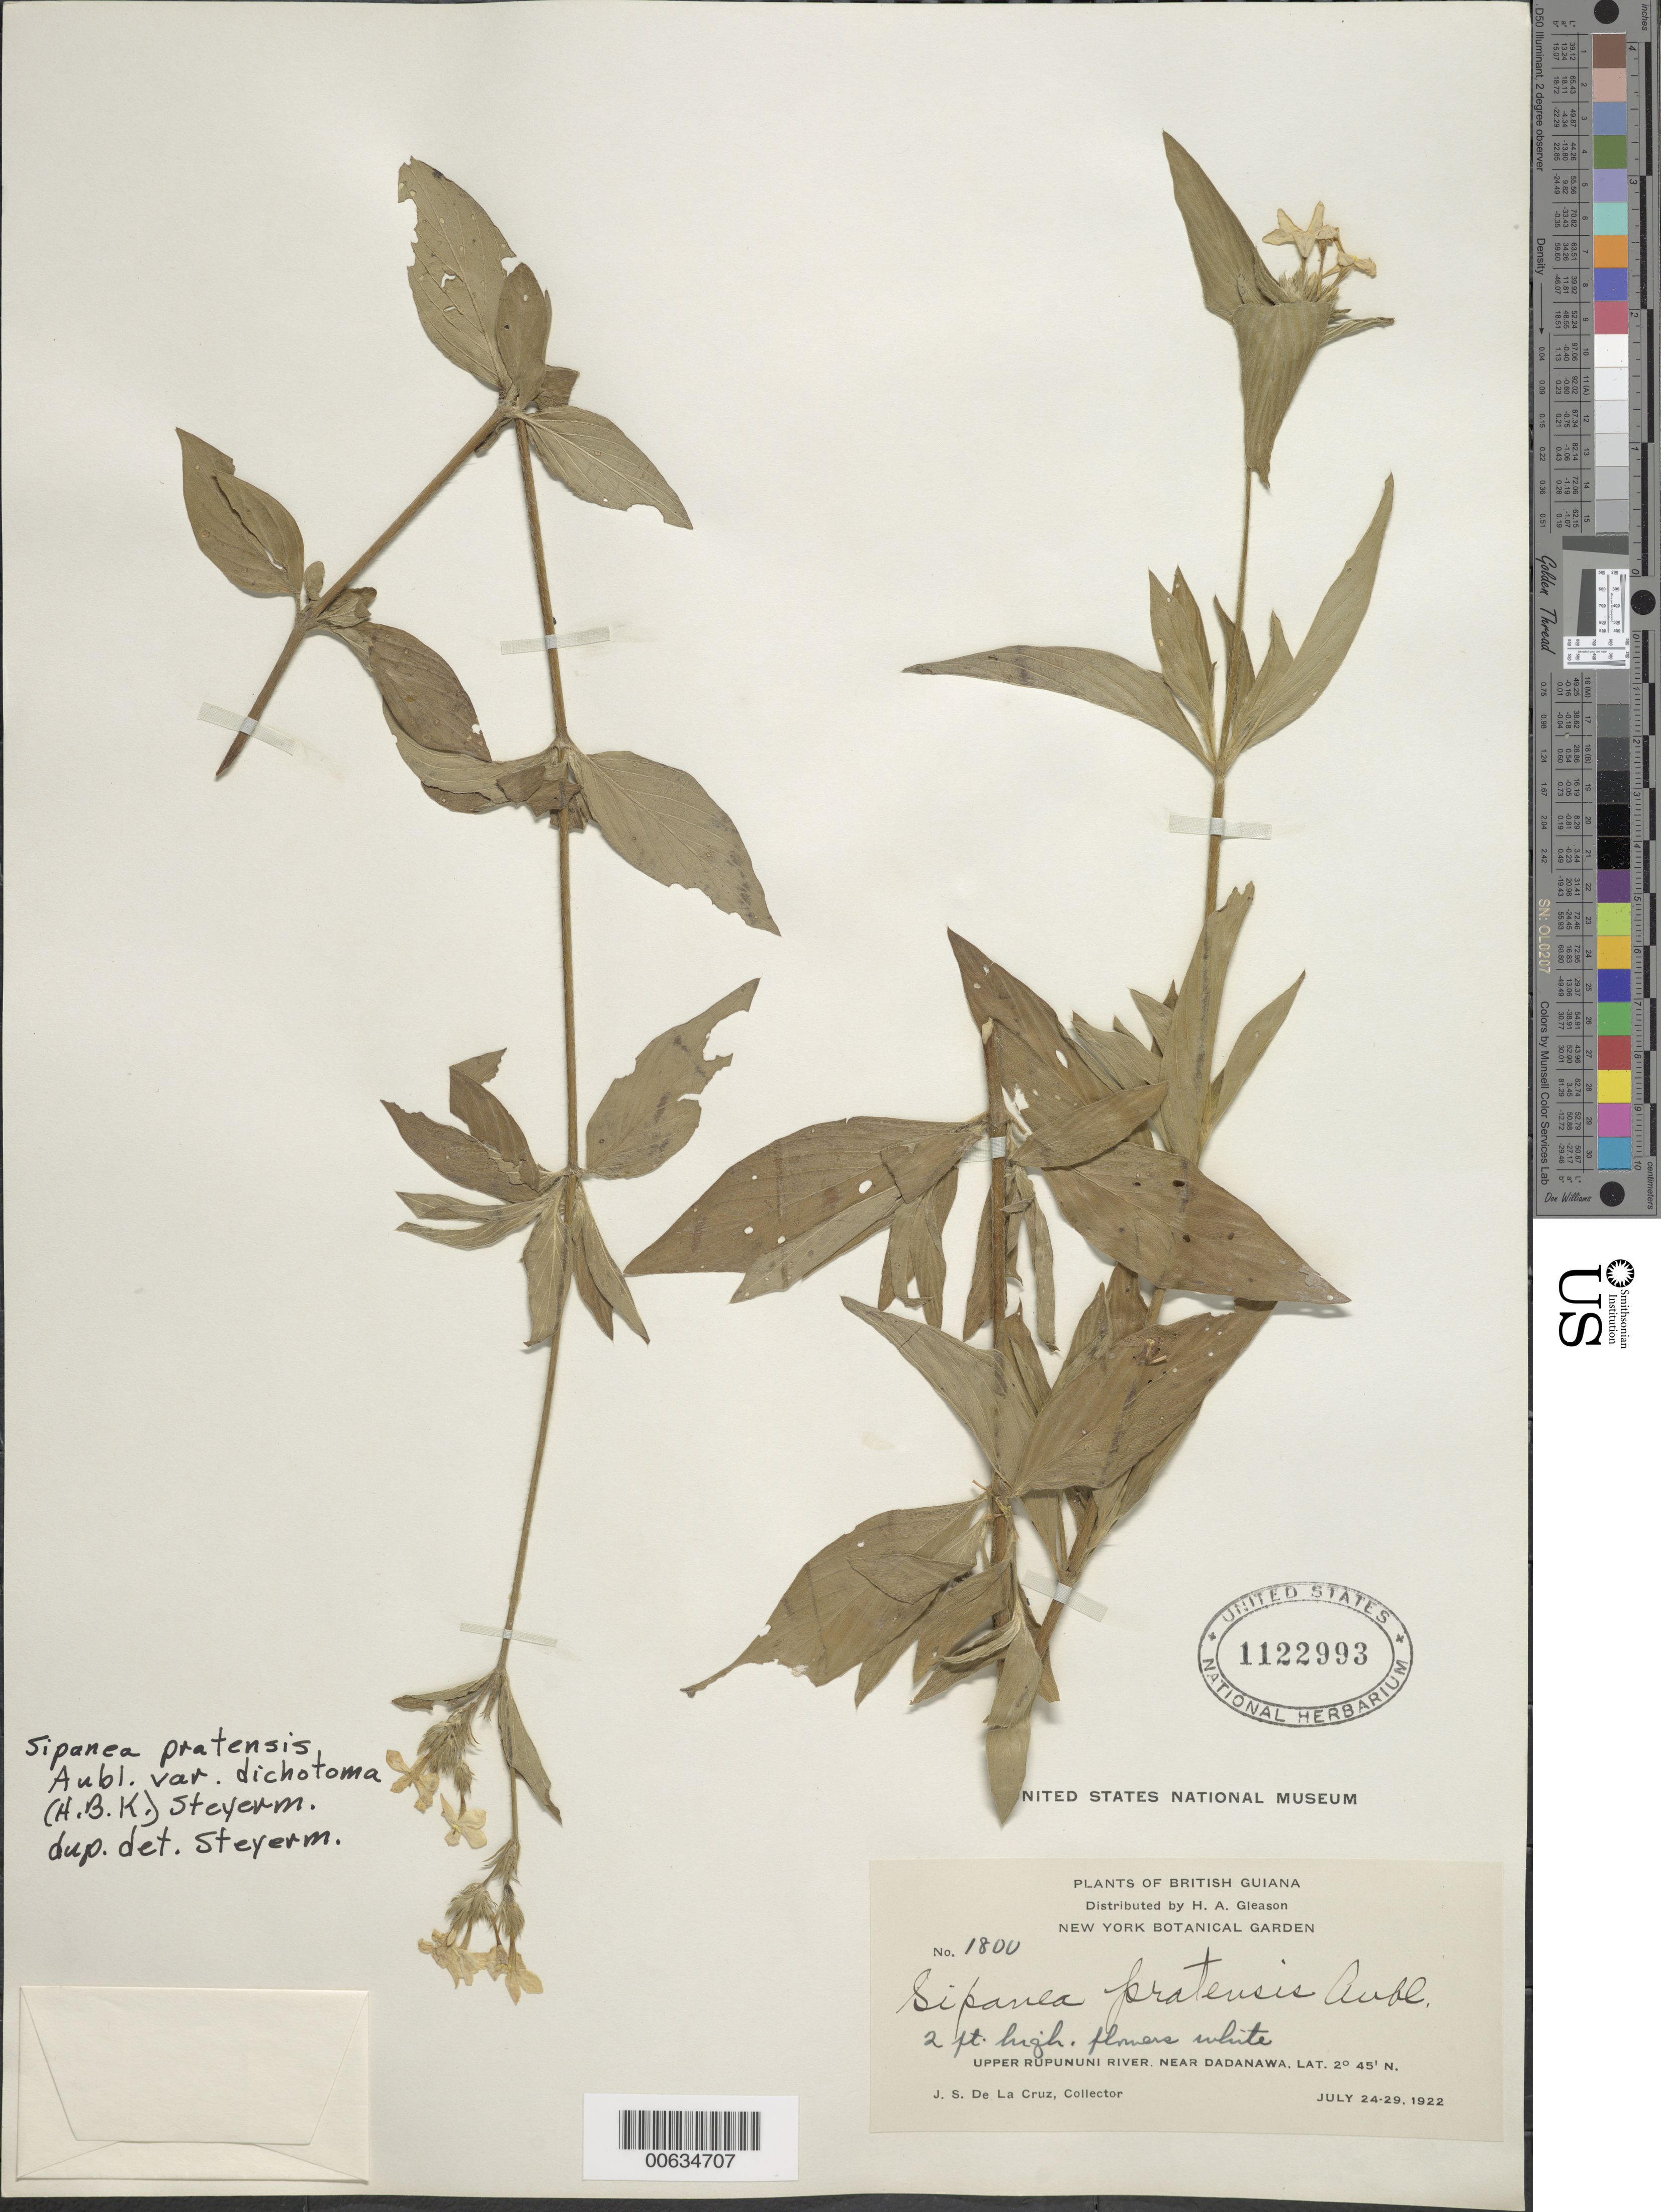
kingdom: Plantae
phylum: Tracheophyta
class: Magnoliopsida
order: Gentianales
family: Rubiaceae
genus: Sipanea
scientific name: Sipanea pratensis var. dichotoma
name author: (Kunth) Steyerm.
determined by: Steyermark, Julian A., (VEN)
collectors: J. S. de la Cruz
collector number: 1800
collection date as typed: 24-Jul-22 to 29-Jul-22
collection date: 1922-07-24/1922-07-29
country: Guyana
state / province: U. Takutu-U. Essequibo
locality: Dadanawa, near, upper Rupununi R.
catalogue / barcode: US 1122993